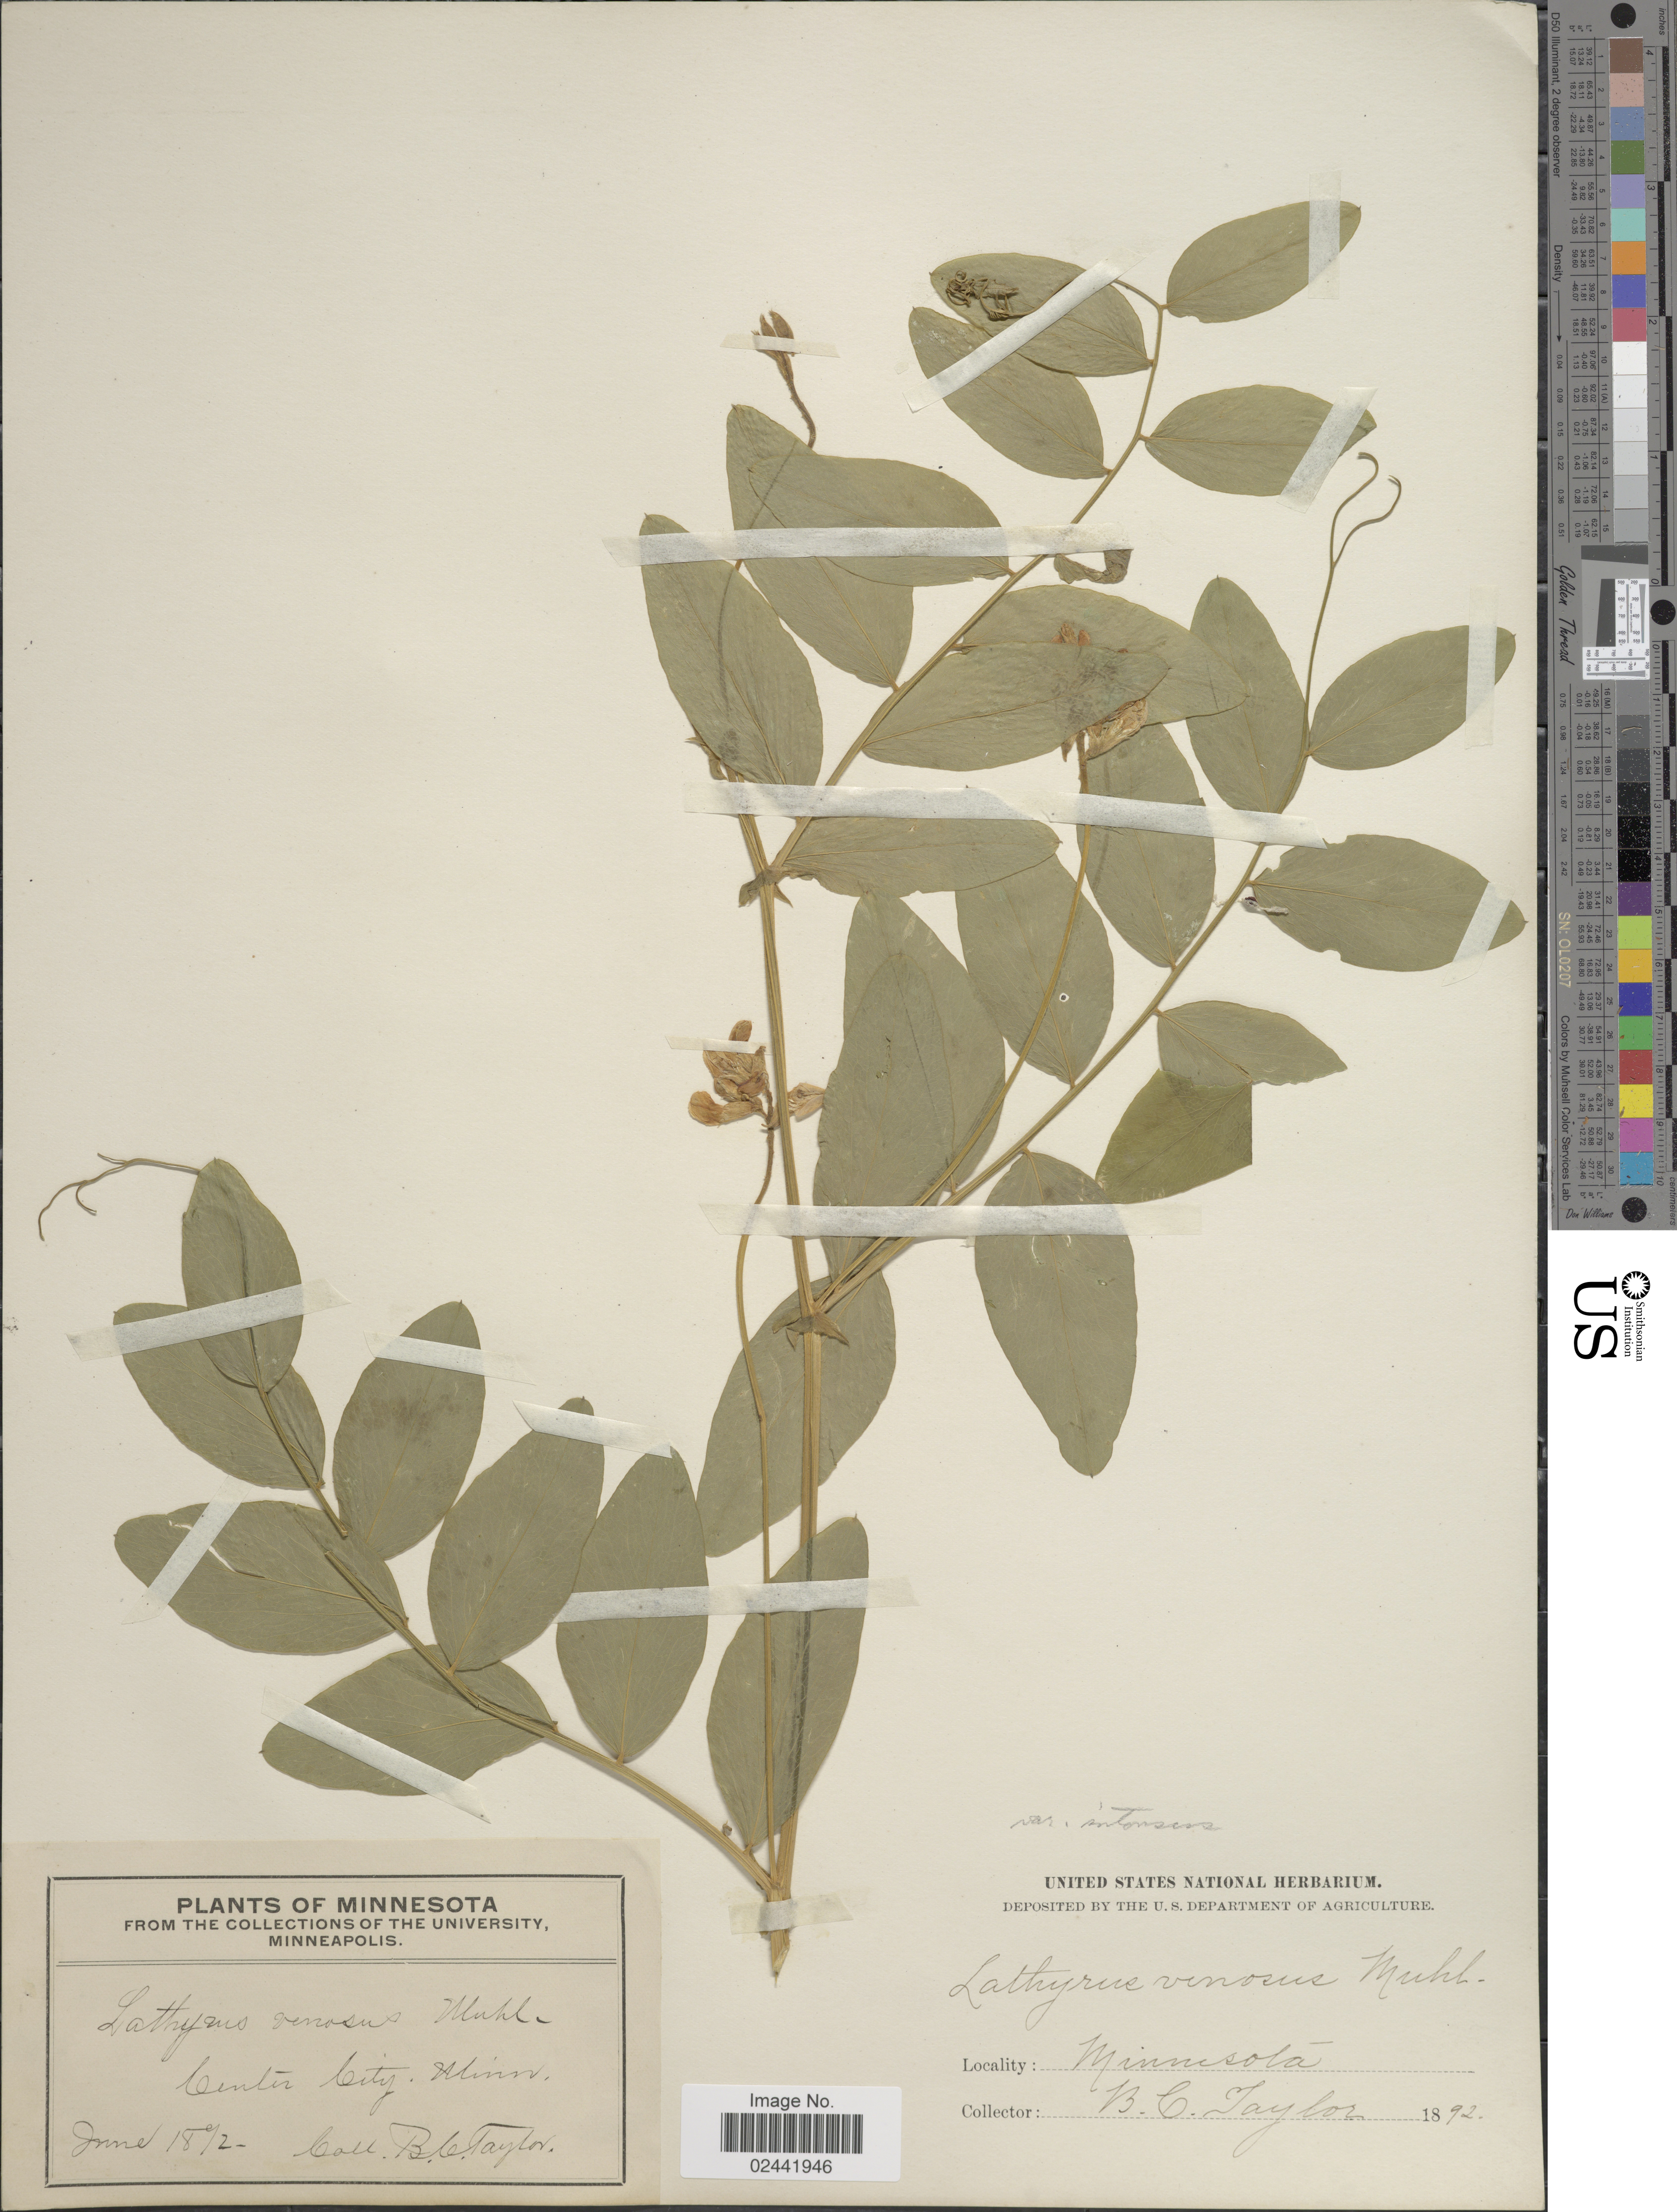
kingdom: Plantae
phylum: Tracheophyta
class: Magnoliopsida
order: Fabales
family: Fabaceae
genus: Lathyrus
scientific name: Lathyrus venosus var. intonsus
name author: Butters & H. St. John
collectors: B. C. Taylor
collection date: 1892-06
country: United States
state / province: Minnesota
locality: Center City